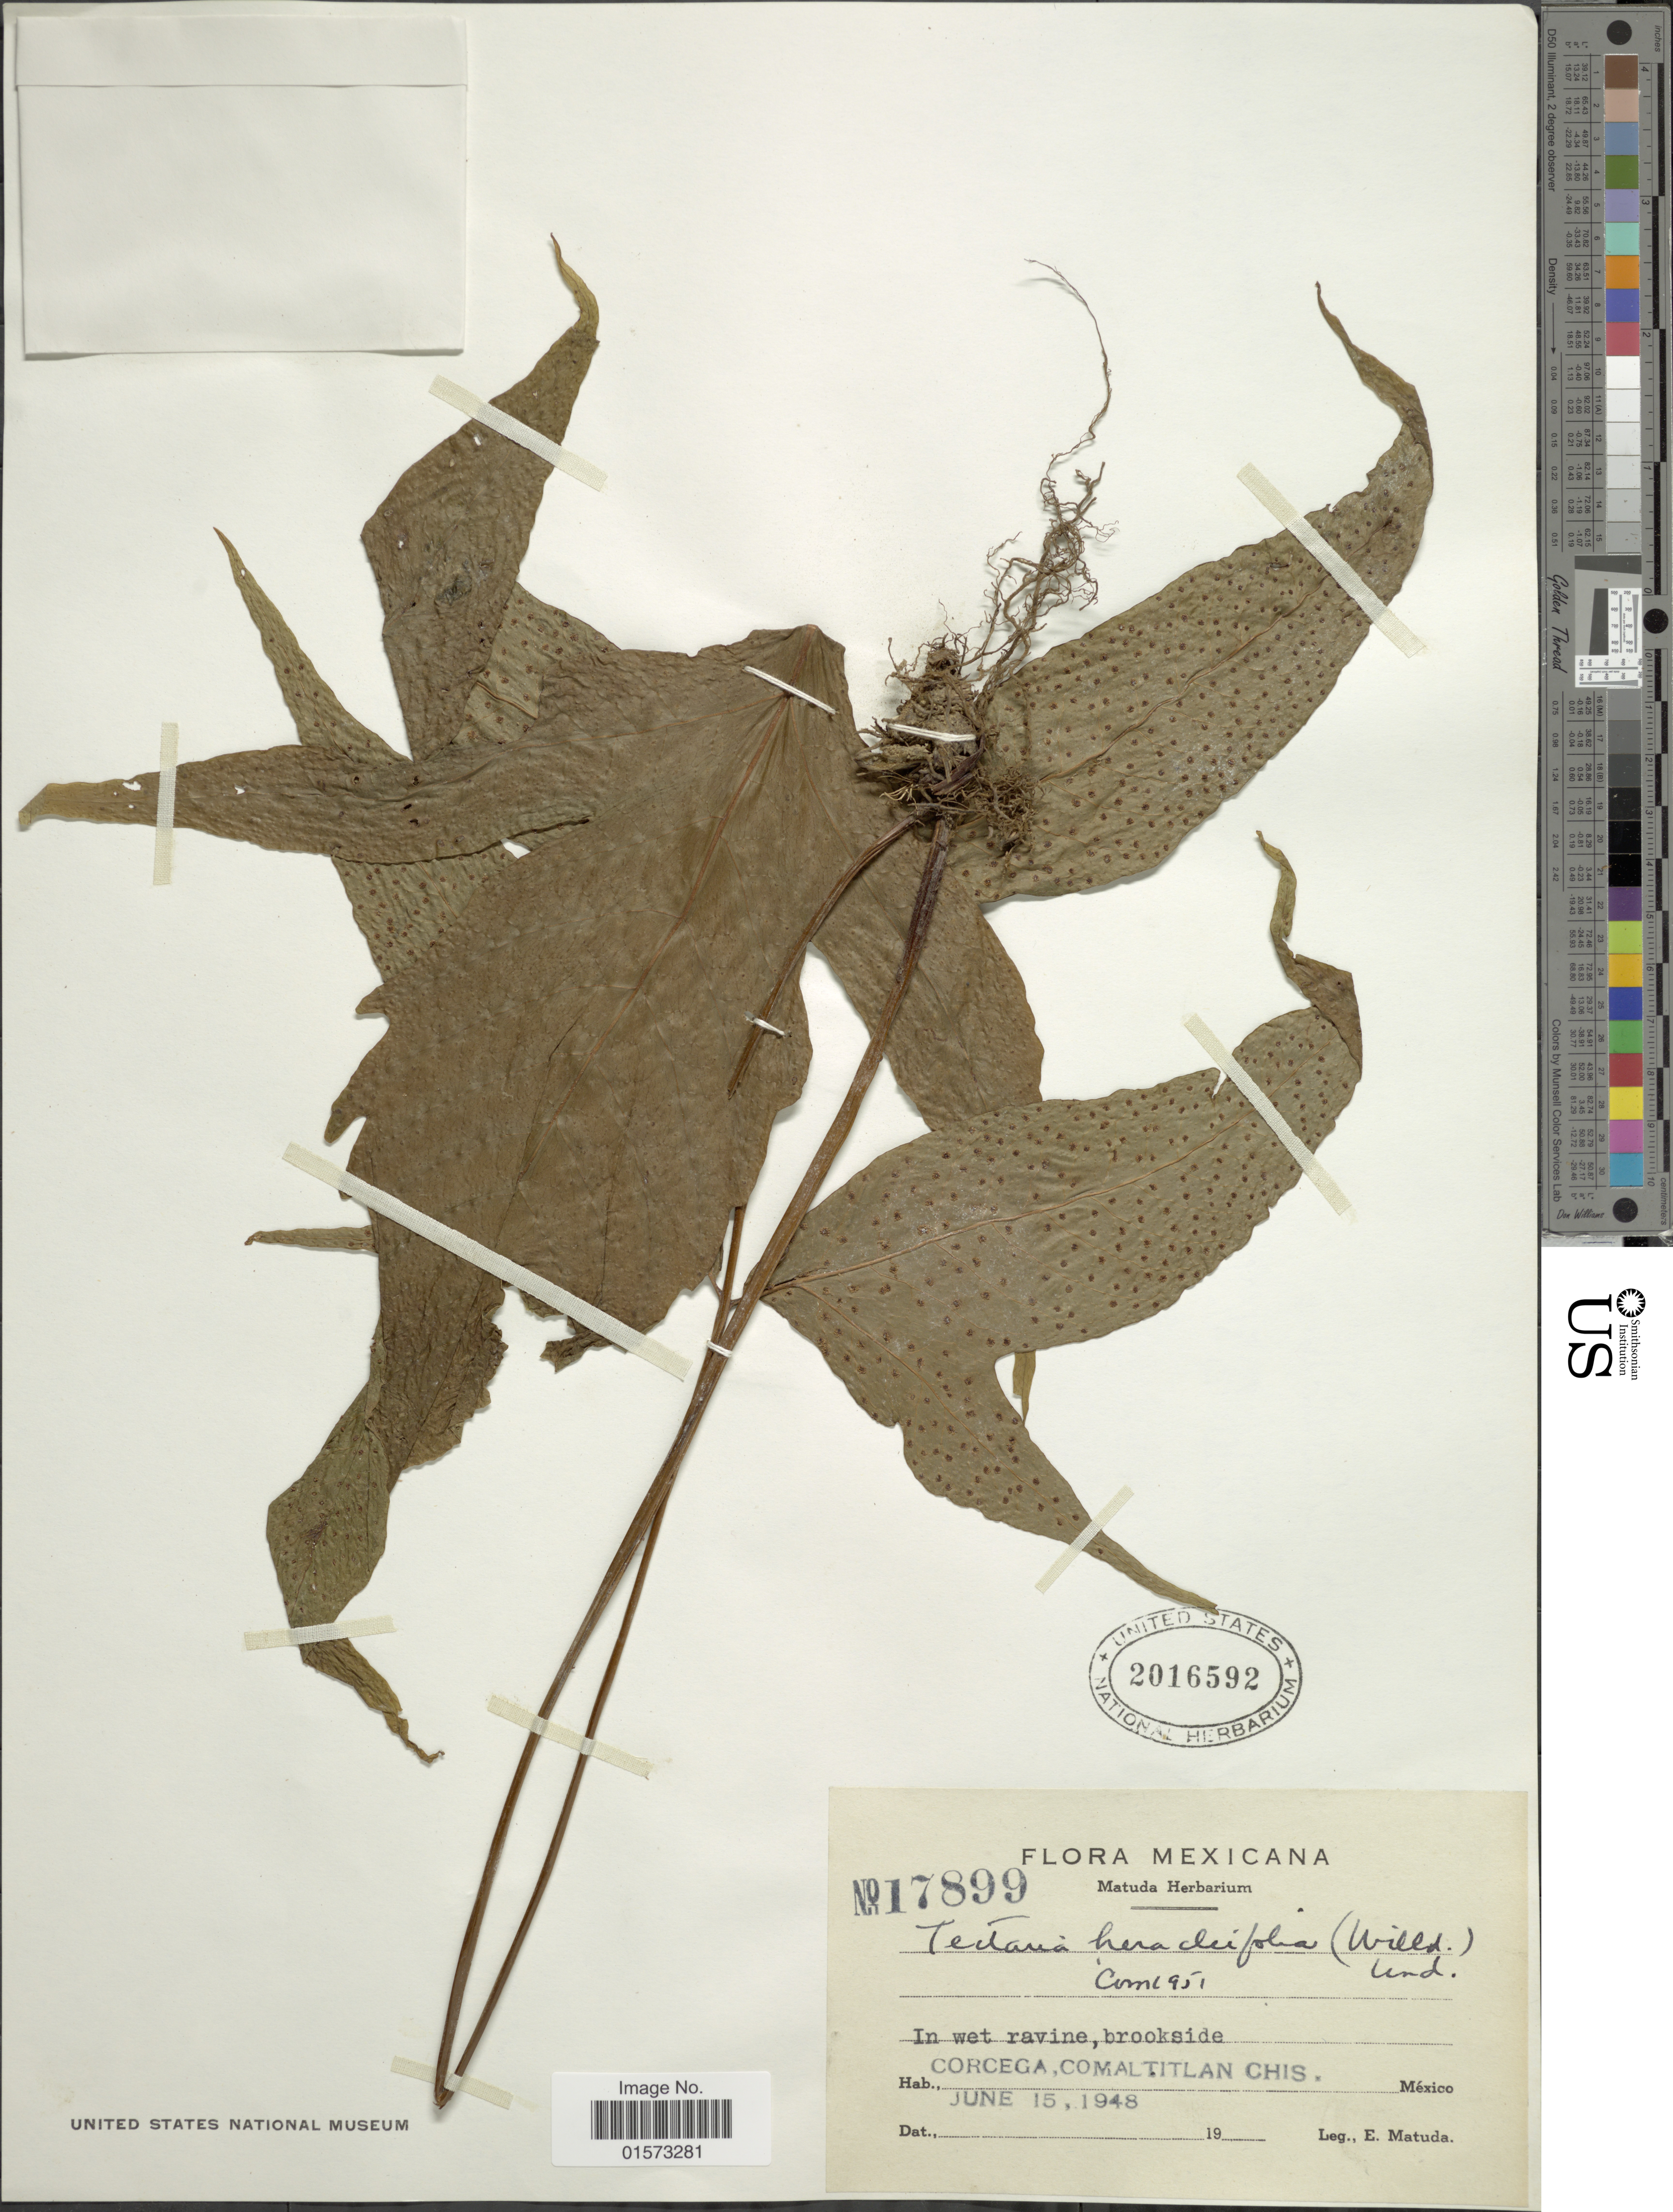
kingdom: Plantae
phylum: Tracheophyta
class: Polypodiopsida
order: Polypodiales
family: Tectariaceae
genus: Tectaria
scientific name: Tectaria heracleifolia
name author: (Willd.) Underw.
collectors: E. Matuda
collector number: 17899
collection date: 1948-06-15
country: Mexico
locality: In wet ravine, brookside. Corcega, Comaltitlan chis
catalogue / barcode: US 2016592